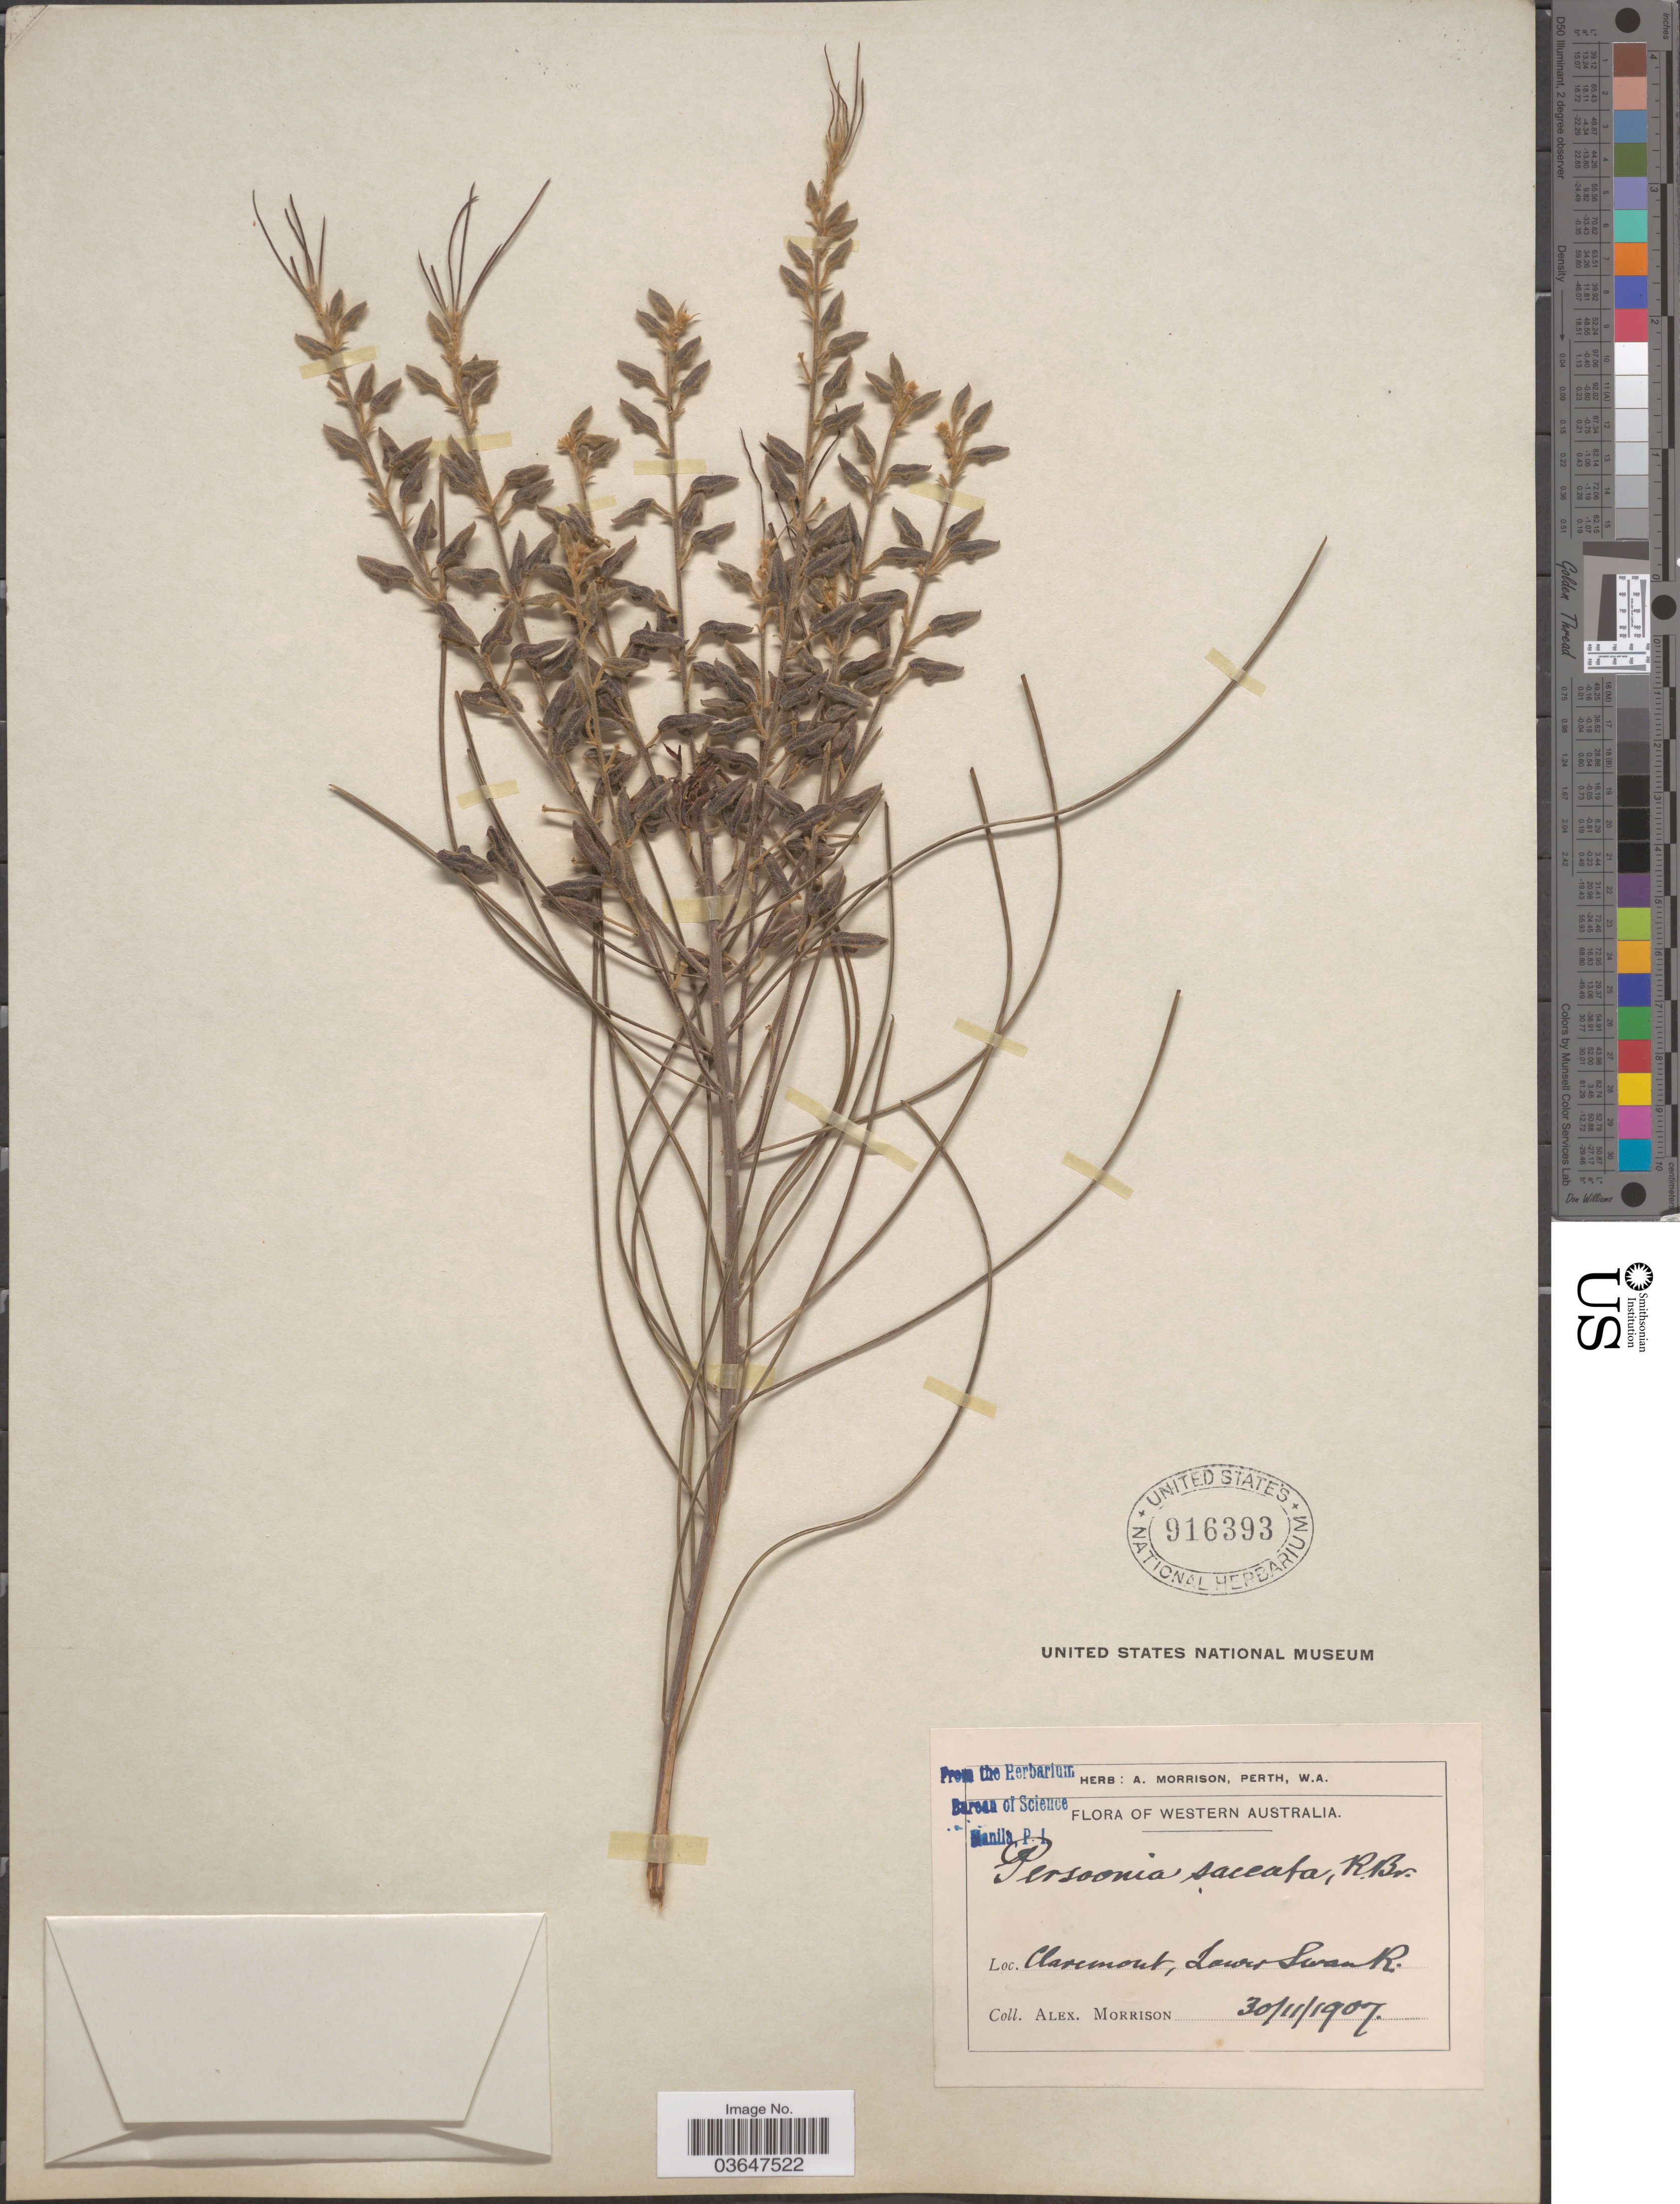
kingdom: Plantae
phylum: Tracheophyta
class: Magnoliopsida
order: Proteales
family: Proteaceae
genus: Persoonia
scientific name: Persoonia saccata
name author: R. Br.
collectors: A. Morrison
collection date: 1907-11-30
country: Australia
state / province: Western Australia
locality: Claremont, Lower Swan R.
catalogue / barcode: US 916393